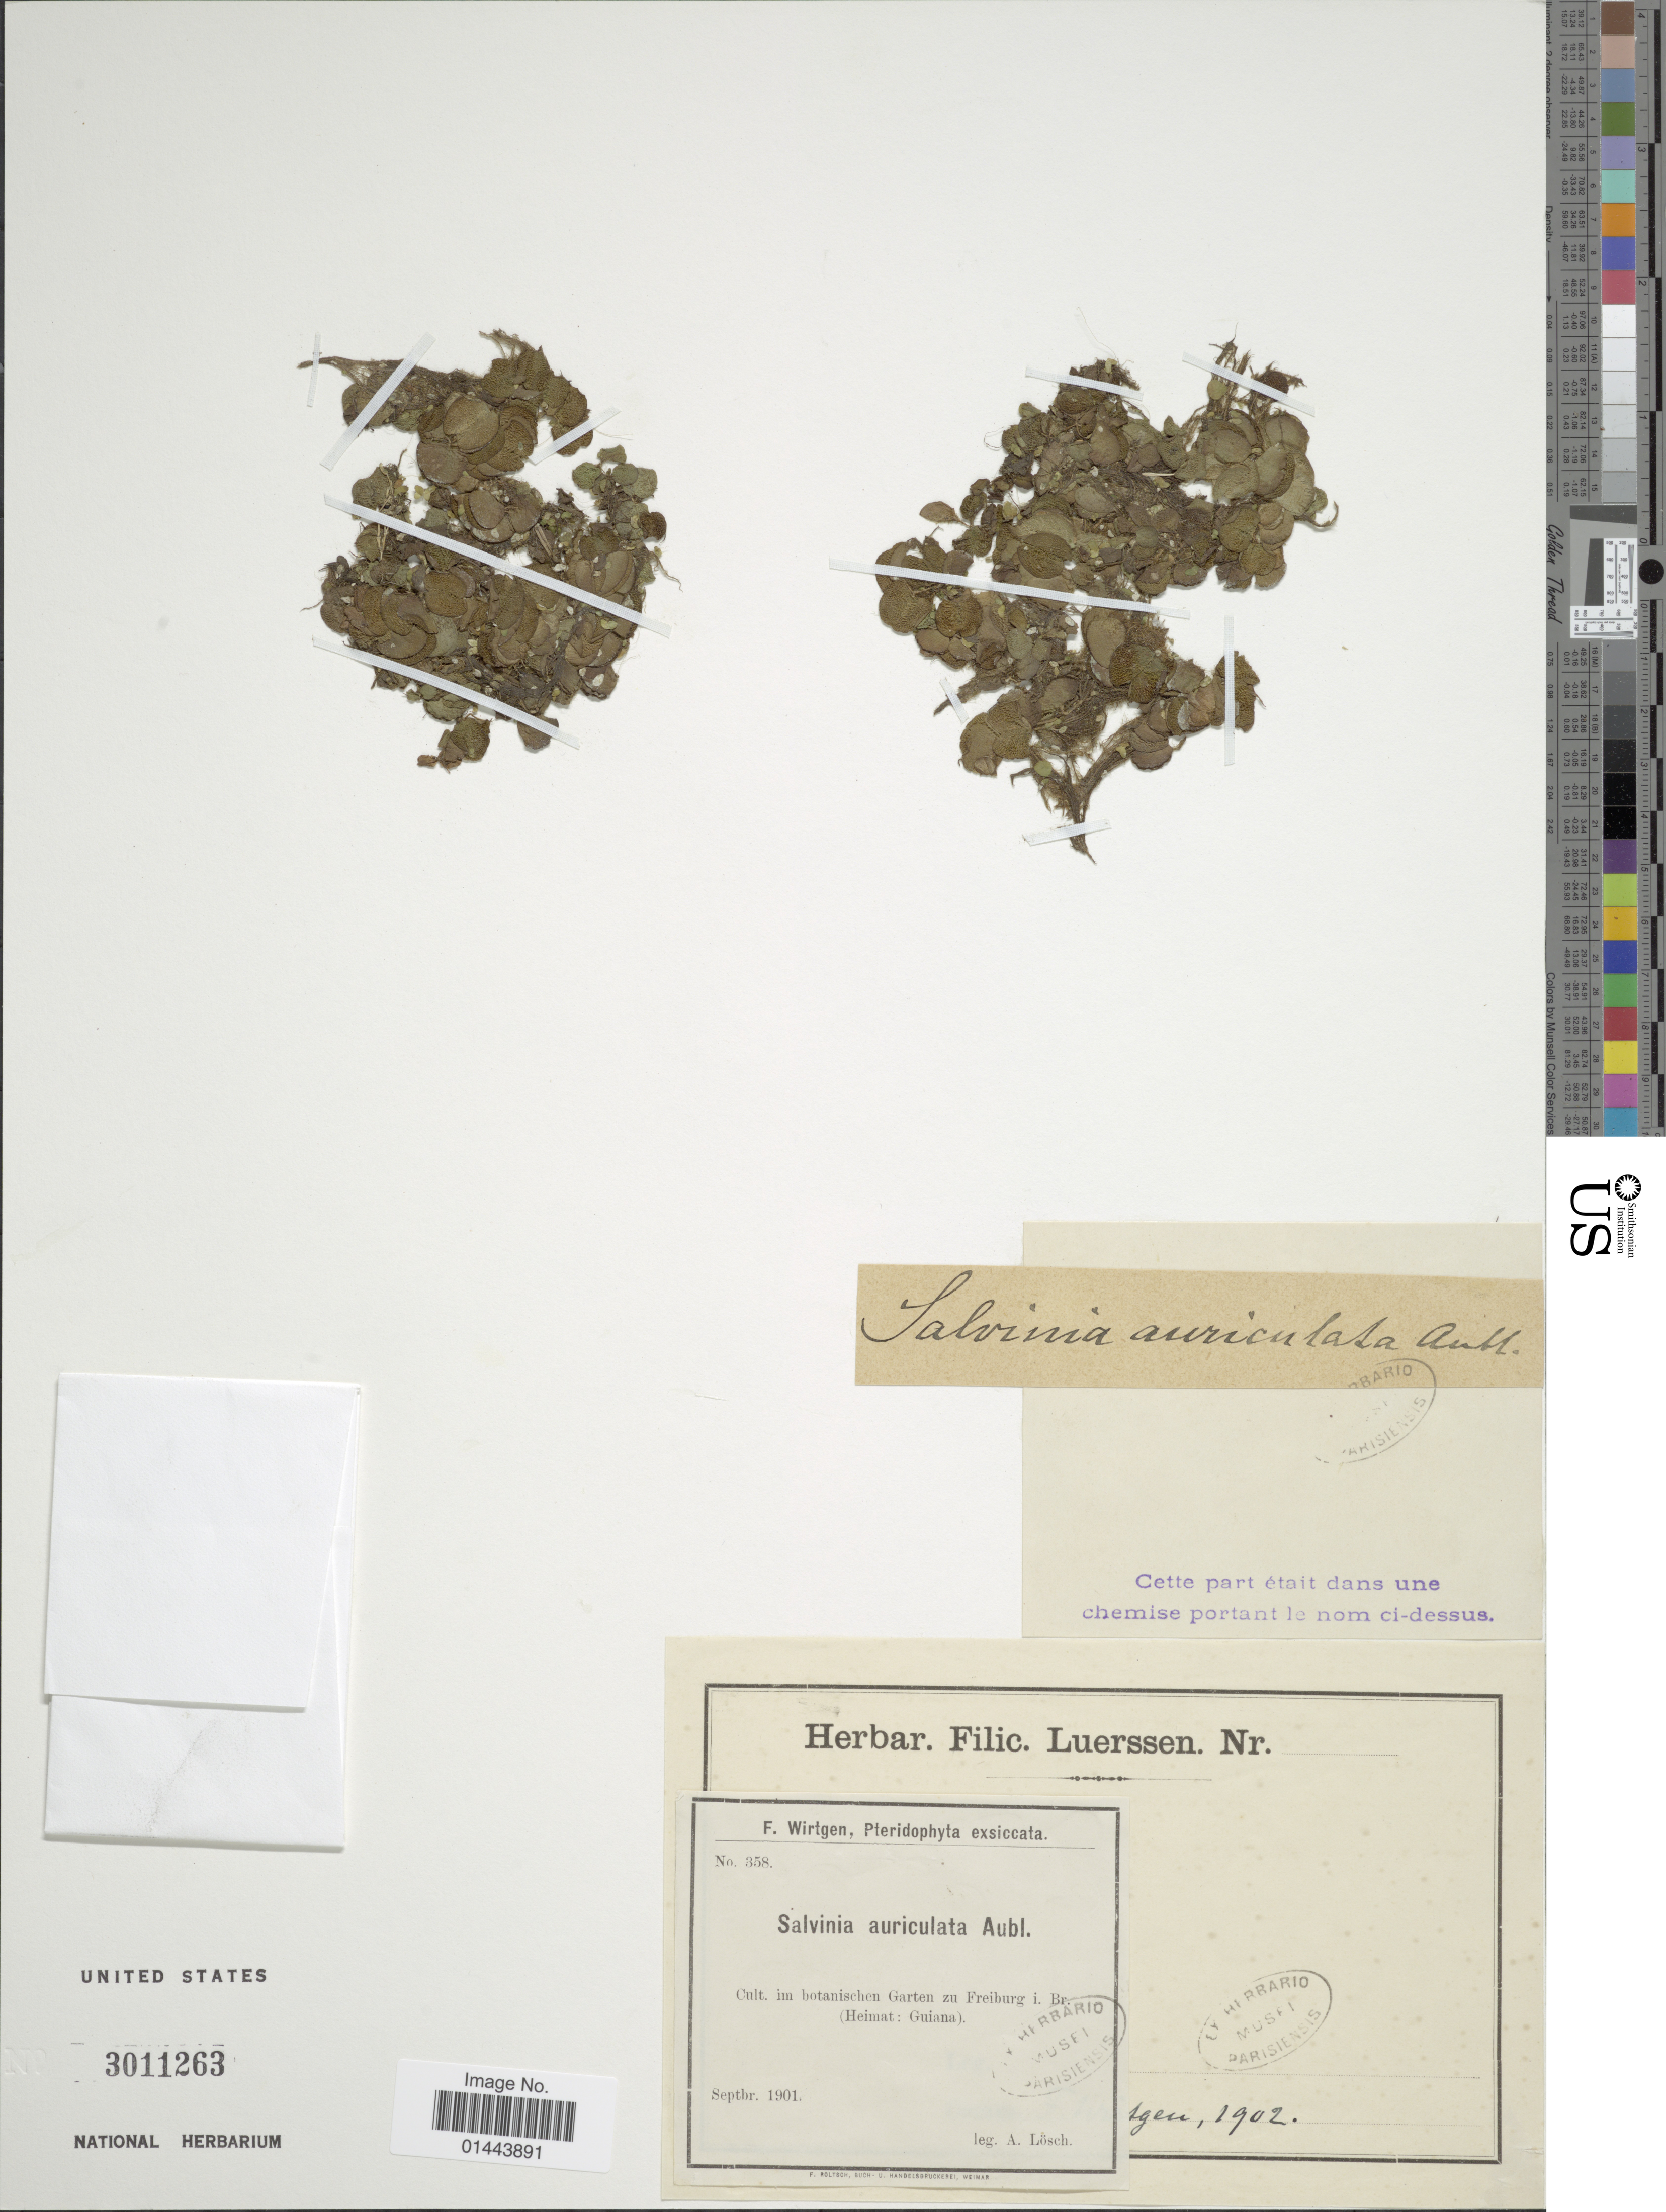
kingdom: Plantae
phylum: Tracheophyta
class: Polypodiopsida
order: Salviniales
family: Salviniaceae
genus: Salvinia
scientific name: Salvinia auriculata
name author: Aubl.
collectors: A. Lösch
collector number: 358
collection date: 1901-09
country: Germany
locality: Im botanischen Garten zu Freiburg i. Br. (Heimat: Guiana)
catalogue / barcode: US 3011263